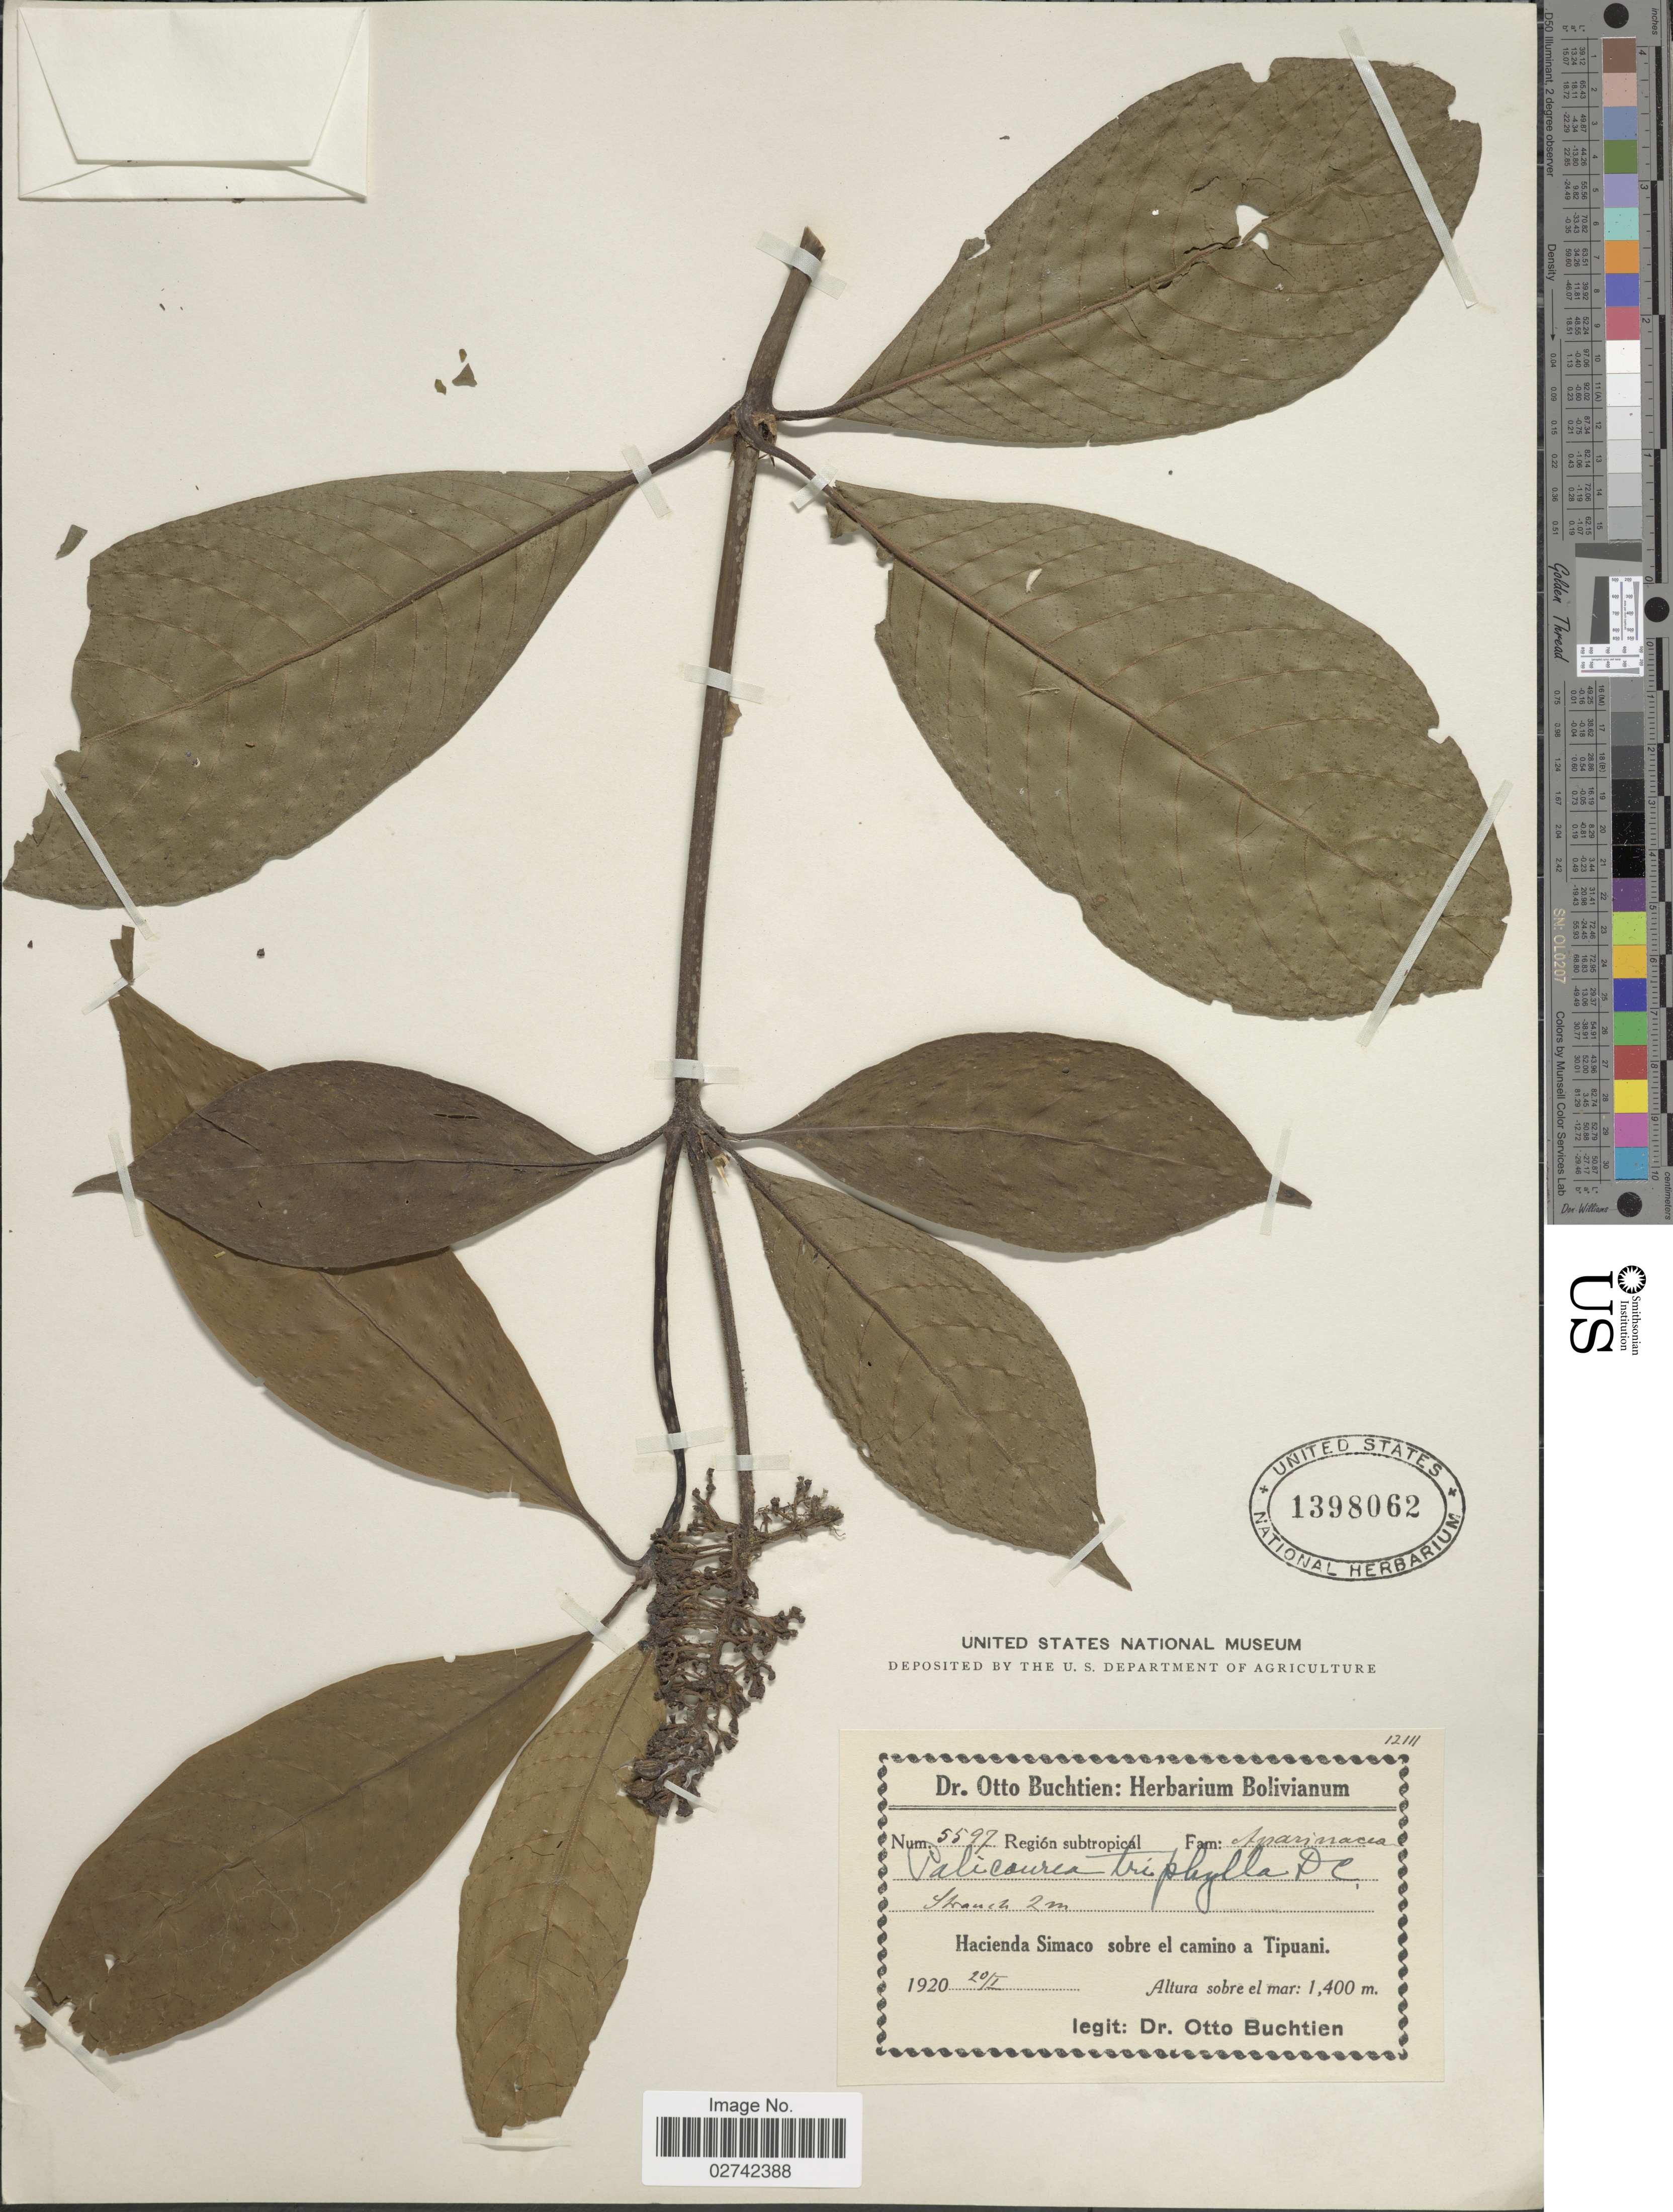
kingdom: Plantae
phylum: Tracheophyta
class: Magnoliopsida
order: Gentianales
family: Rubiaceae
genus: Palicourea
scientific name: Palicourea triphylla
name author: DC.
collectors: O. Buchtien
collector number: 5597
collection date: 1920-01-20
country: Bolivia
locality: Hacienda Simaco sobre el camino aTipuani.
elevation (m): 1400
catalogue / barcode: US 1398062